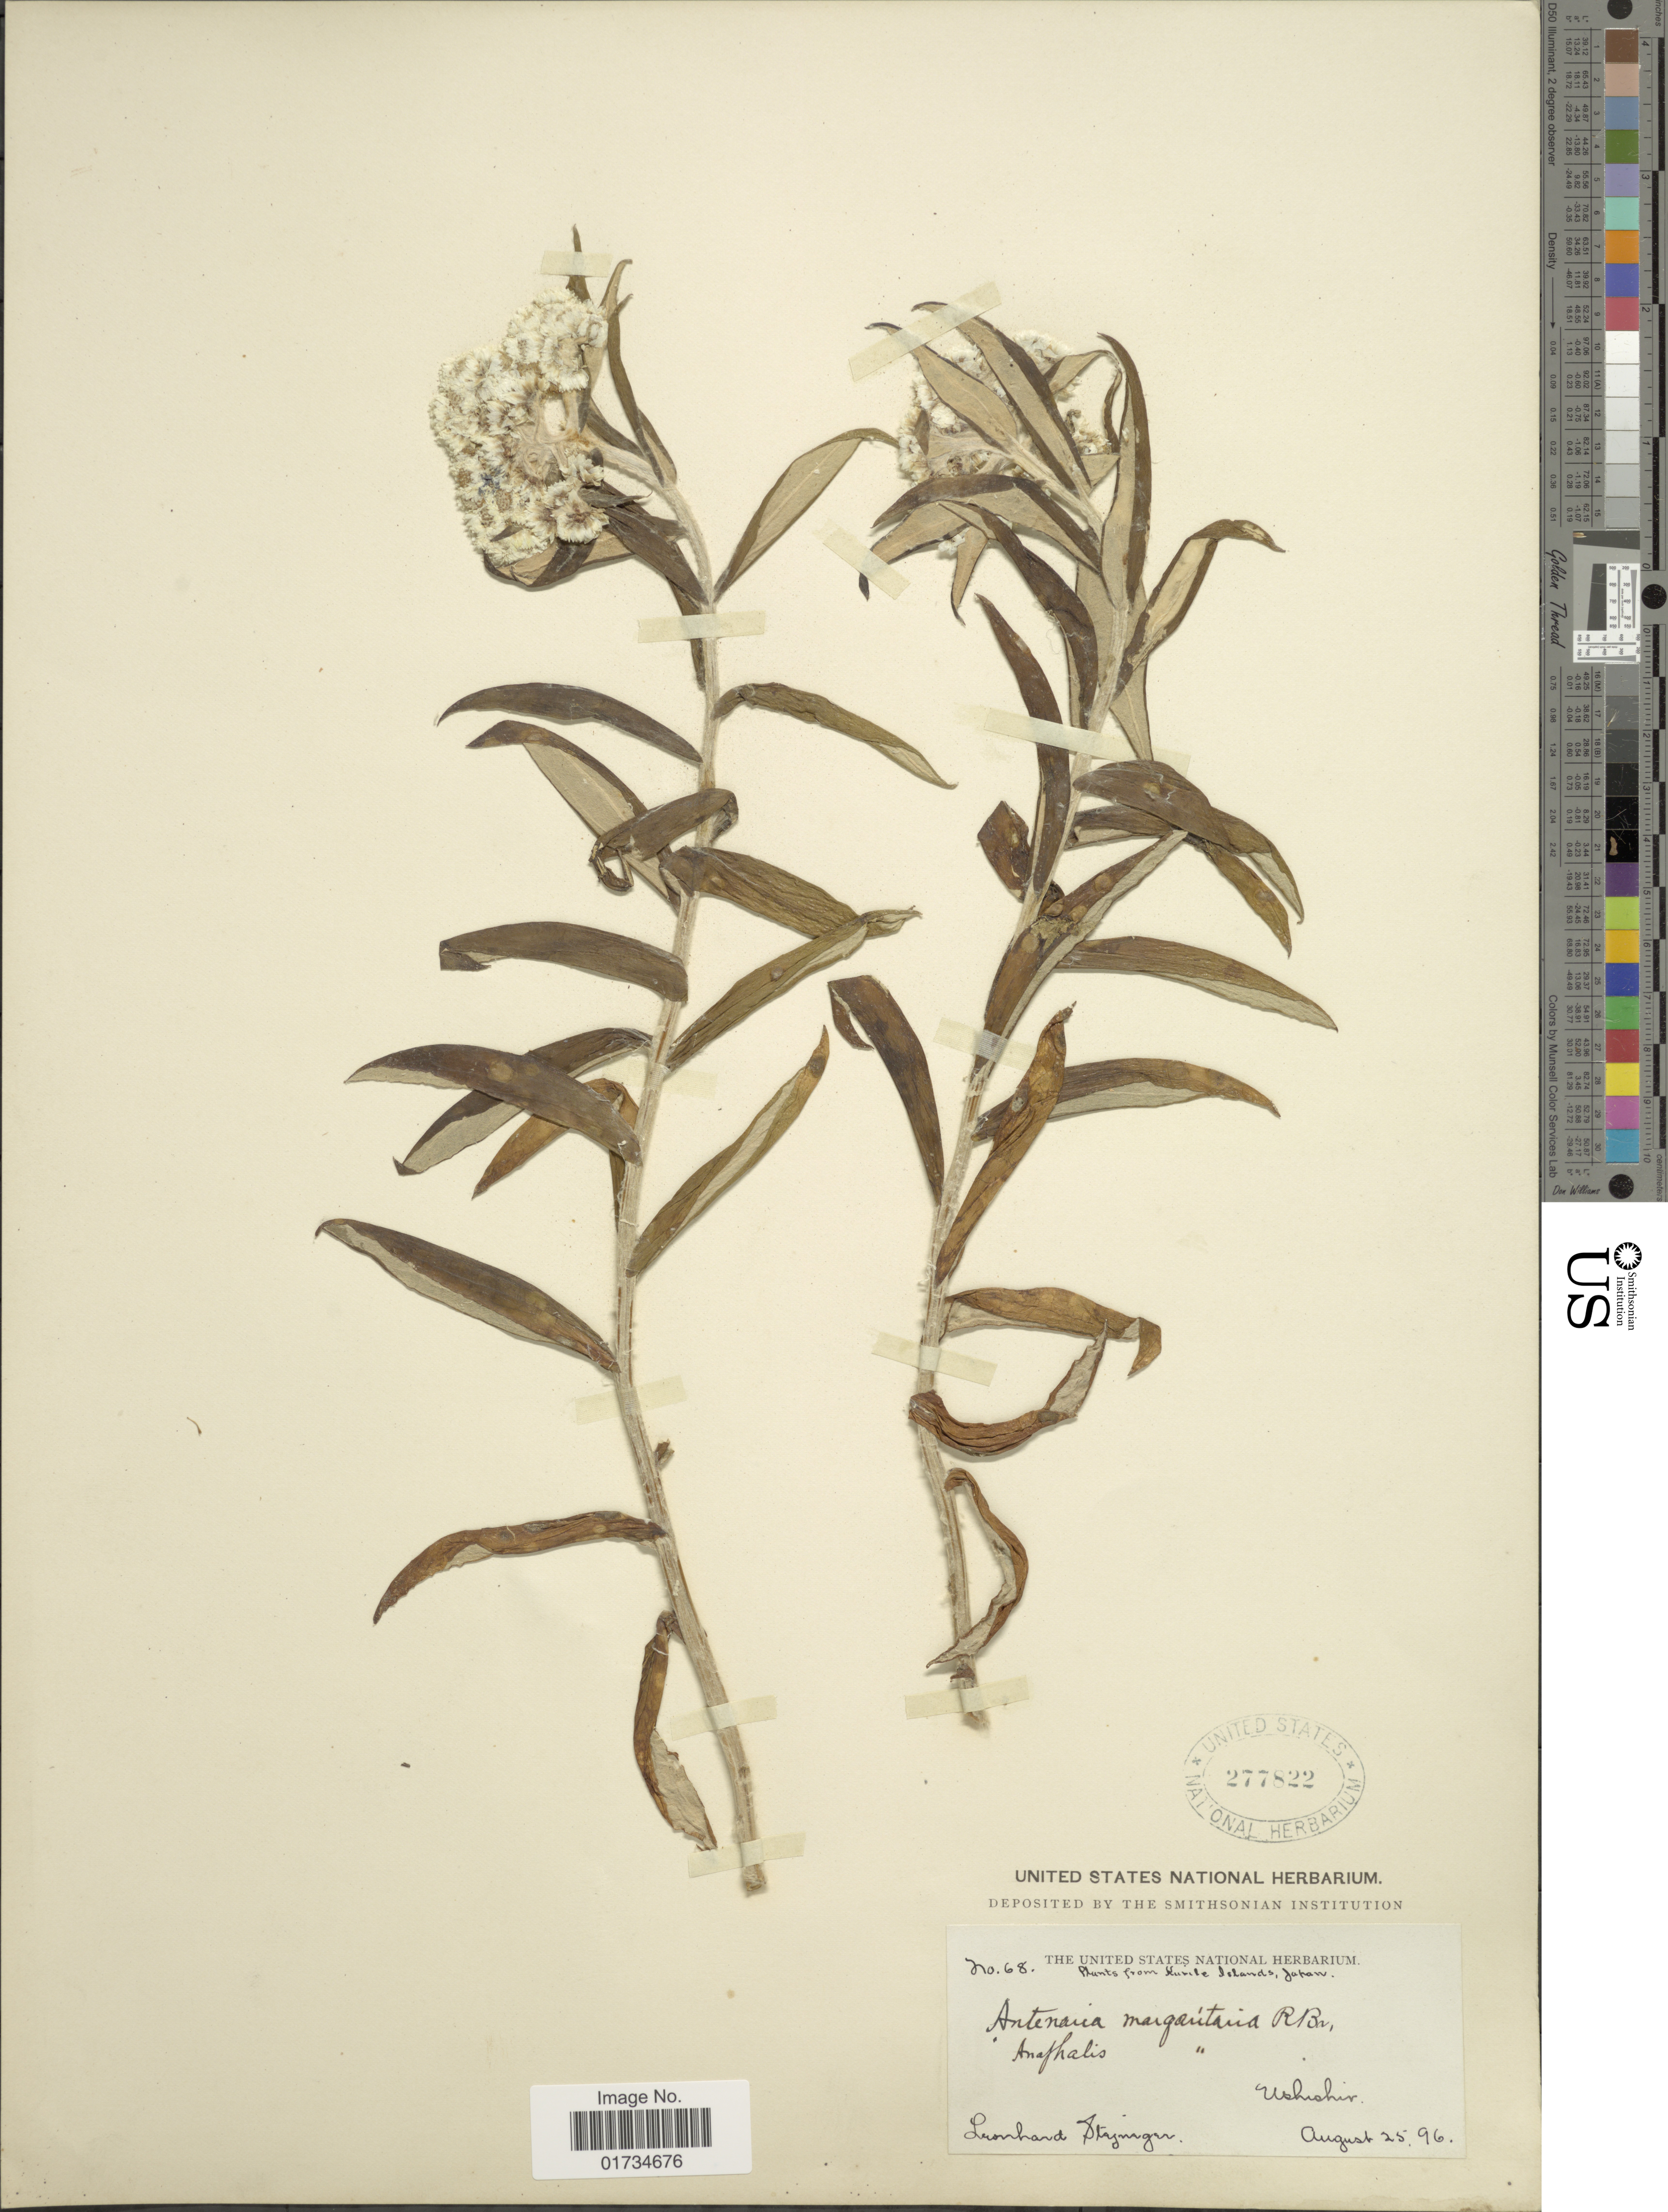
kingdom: Plantae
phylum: Tracheophyta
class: Magnoliopsida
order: Asterales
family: Asteraceae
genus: Anaphalis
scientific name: Anaphalis margaritacea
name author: (L.) Benth. & Hook. f.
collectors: L. Stagnager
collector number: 68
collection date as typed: Transcribed d/m/y: 25/8/96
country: Russian Federation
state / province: Sakhalin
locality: Kurile Islands, Japan. Ushishir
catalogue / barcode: US 277822